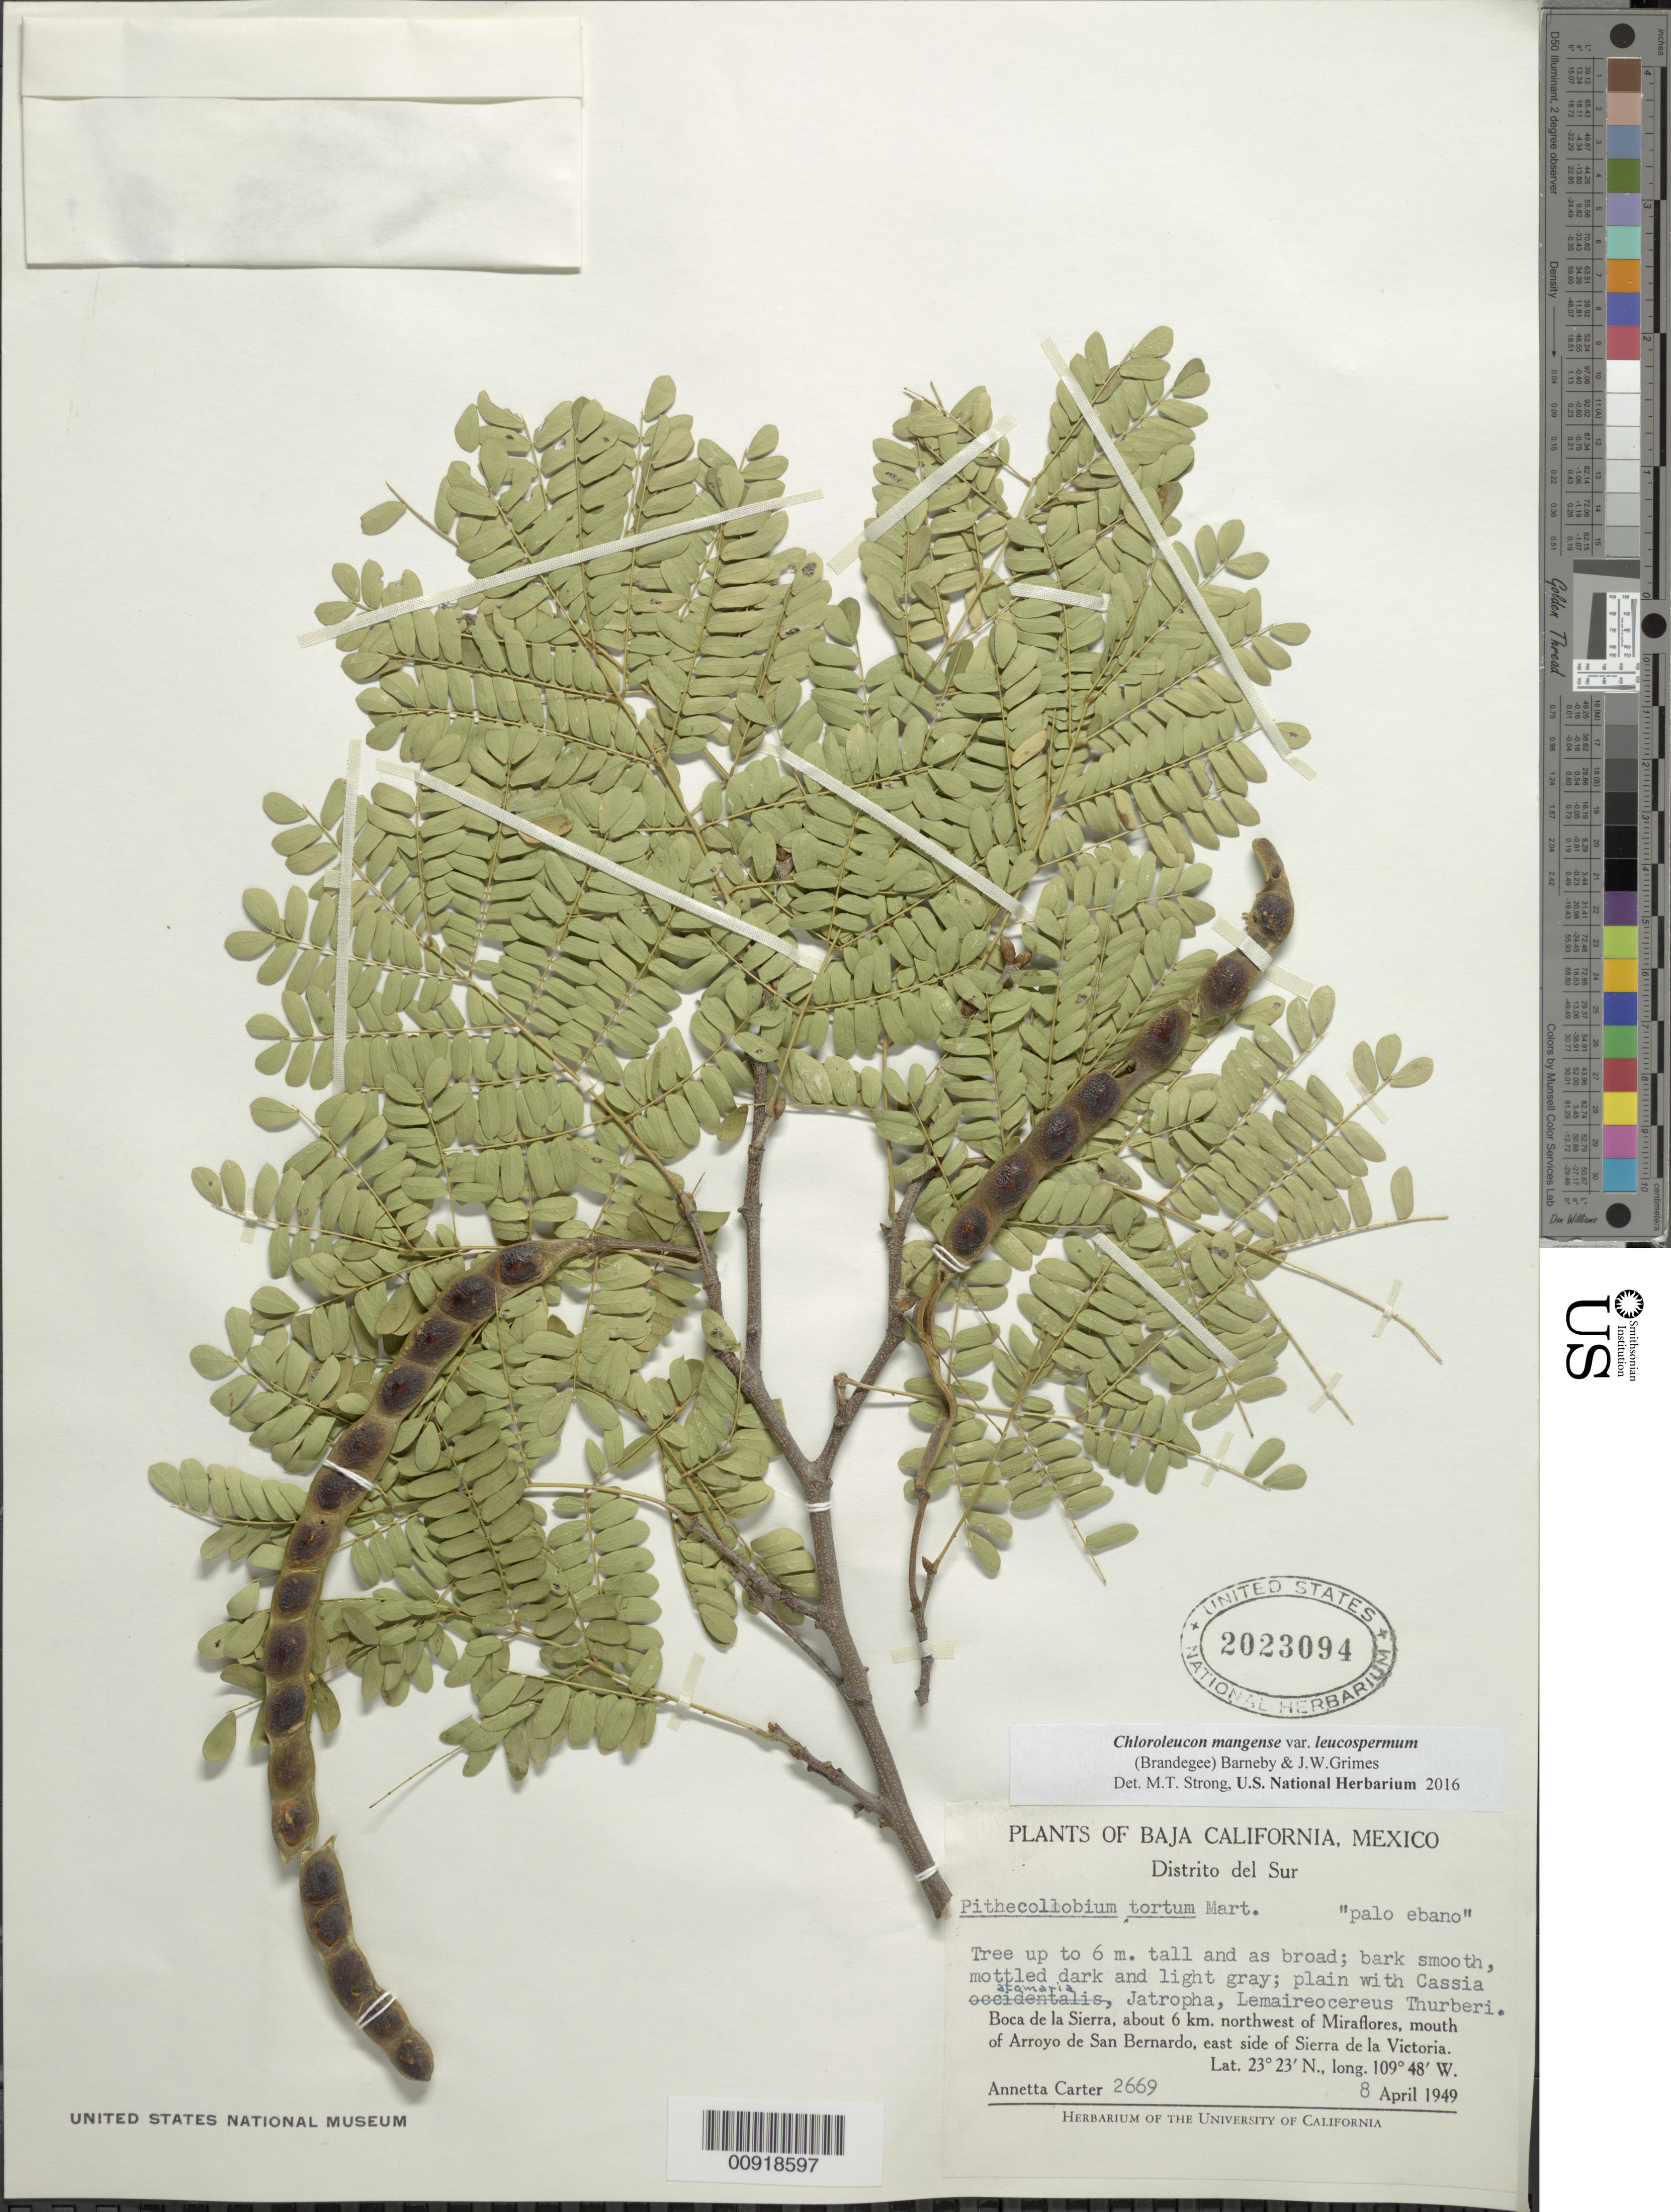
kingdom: Plantae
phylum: Tracheophyta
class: Magnoliopsida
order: Fabales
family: Fabaceae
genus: Chloroleucon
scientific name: Chloroleucon mangense var. leucospermum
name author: (Brandegee) Barneby & J.W. Grimes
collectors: A. M. Carter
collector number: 2669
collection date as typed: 08 Apr 1949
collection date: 1949-04-08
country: Mexico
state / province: Baja California Sur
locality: Boca de la Sierra, about 6 km. northwest of Miraflores, mouth of Arroyo de San Bernardo, east side of Sierra de la Victoria. Baja California Distrito del Sur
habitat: Plain with Cassia atomaria, Jatropha, Lemaireocereus thurberi.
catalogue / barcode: US 2023094